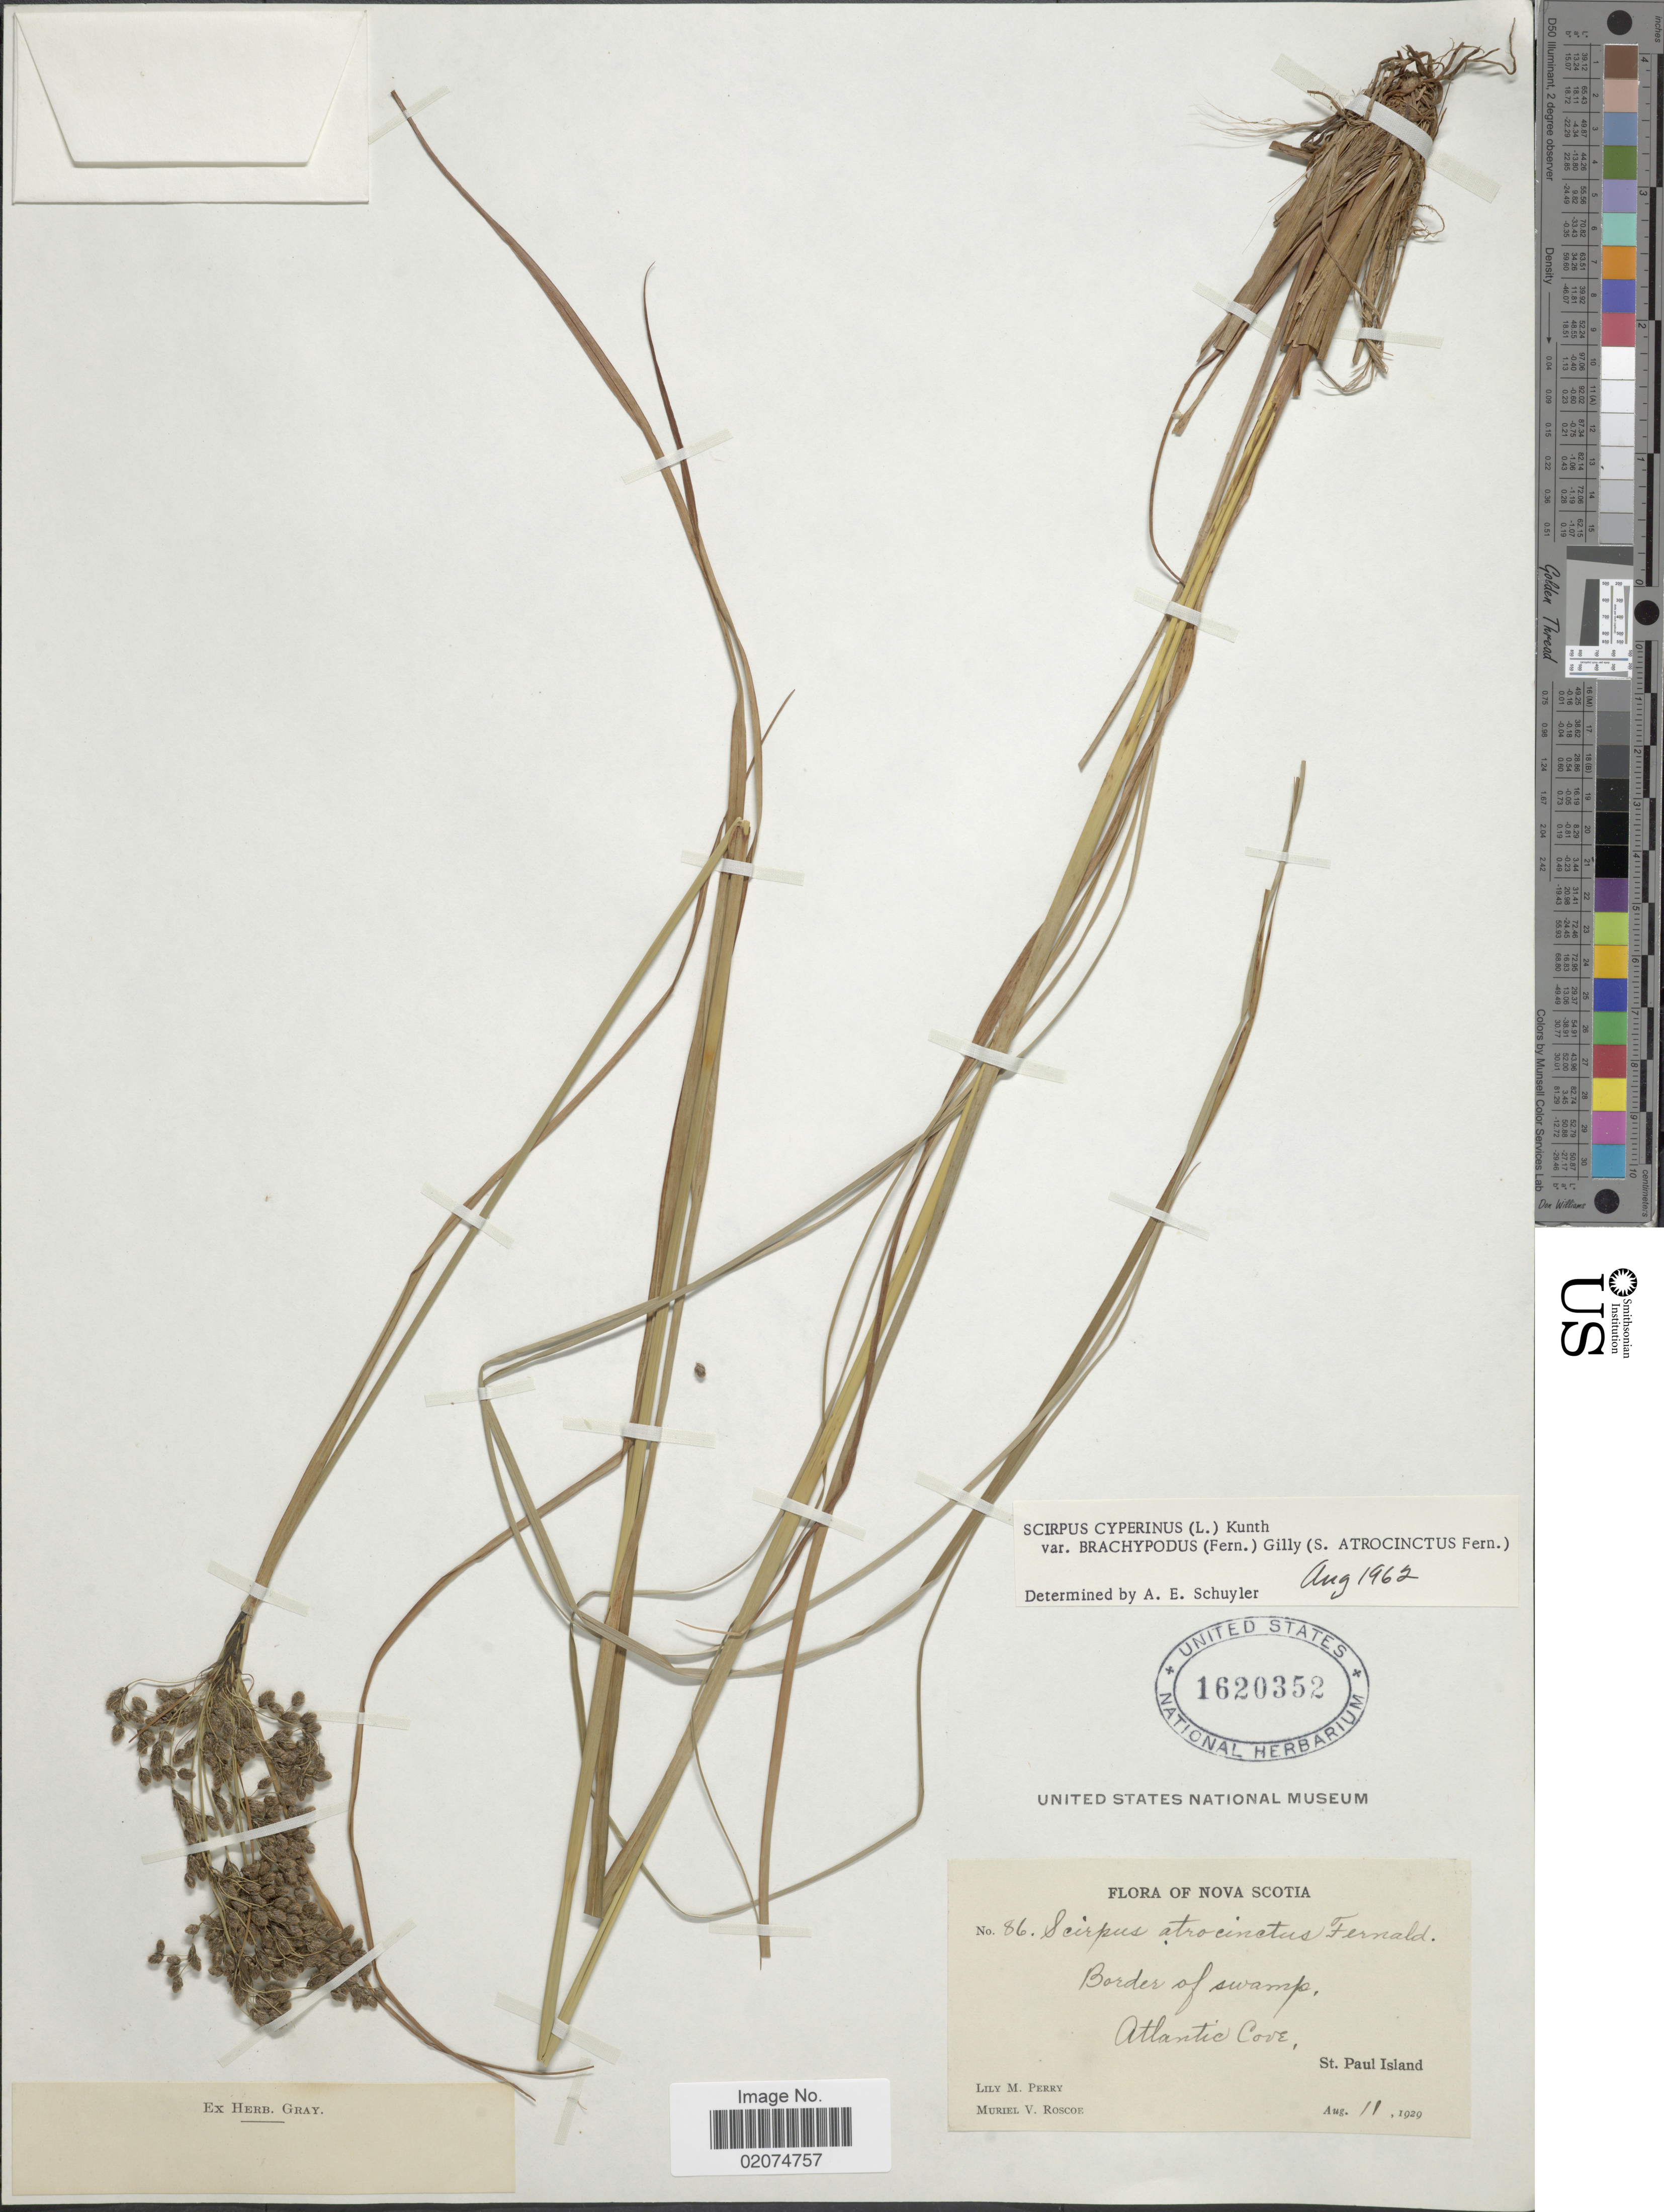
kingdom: Plantae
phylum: Tracheophyta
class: Liliopsida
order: Poales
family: Cyperaceae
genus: Scirpus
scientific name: Scirpus atrocinctus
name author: Fernald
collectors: L. M. Perry & M. Roscoe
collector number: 86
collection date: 1929-08-11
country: Canada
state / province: Nova Scotia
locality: Atlantic Cove, St. Paul Island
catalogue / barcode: US 1620352